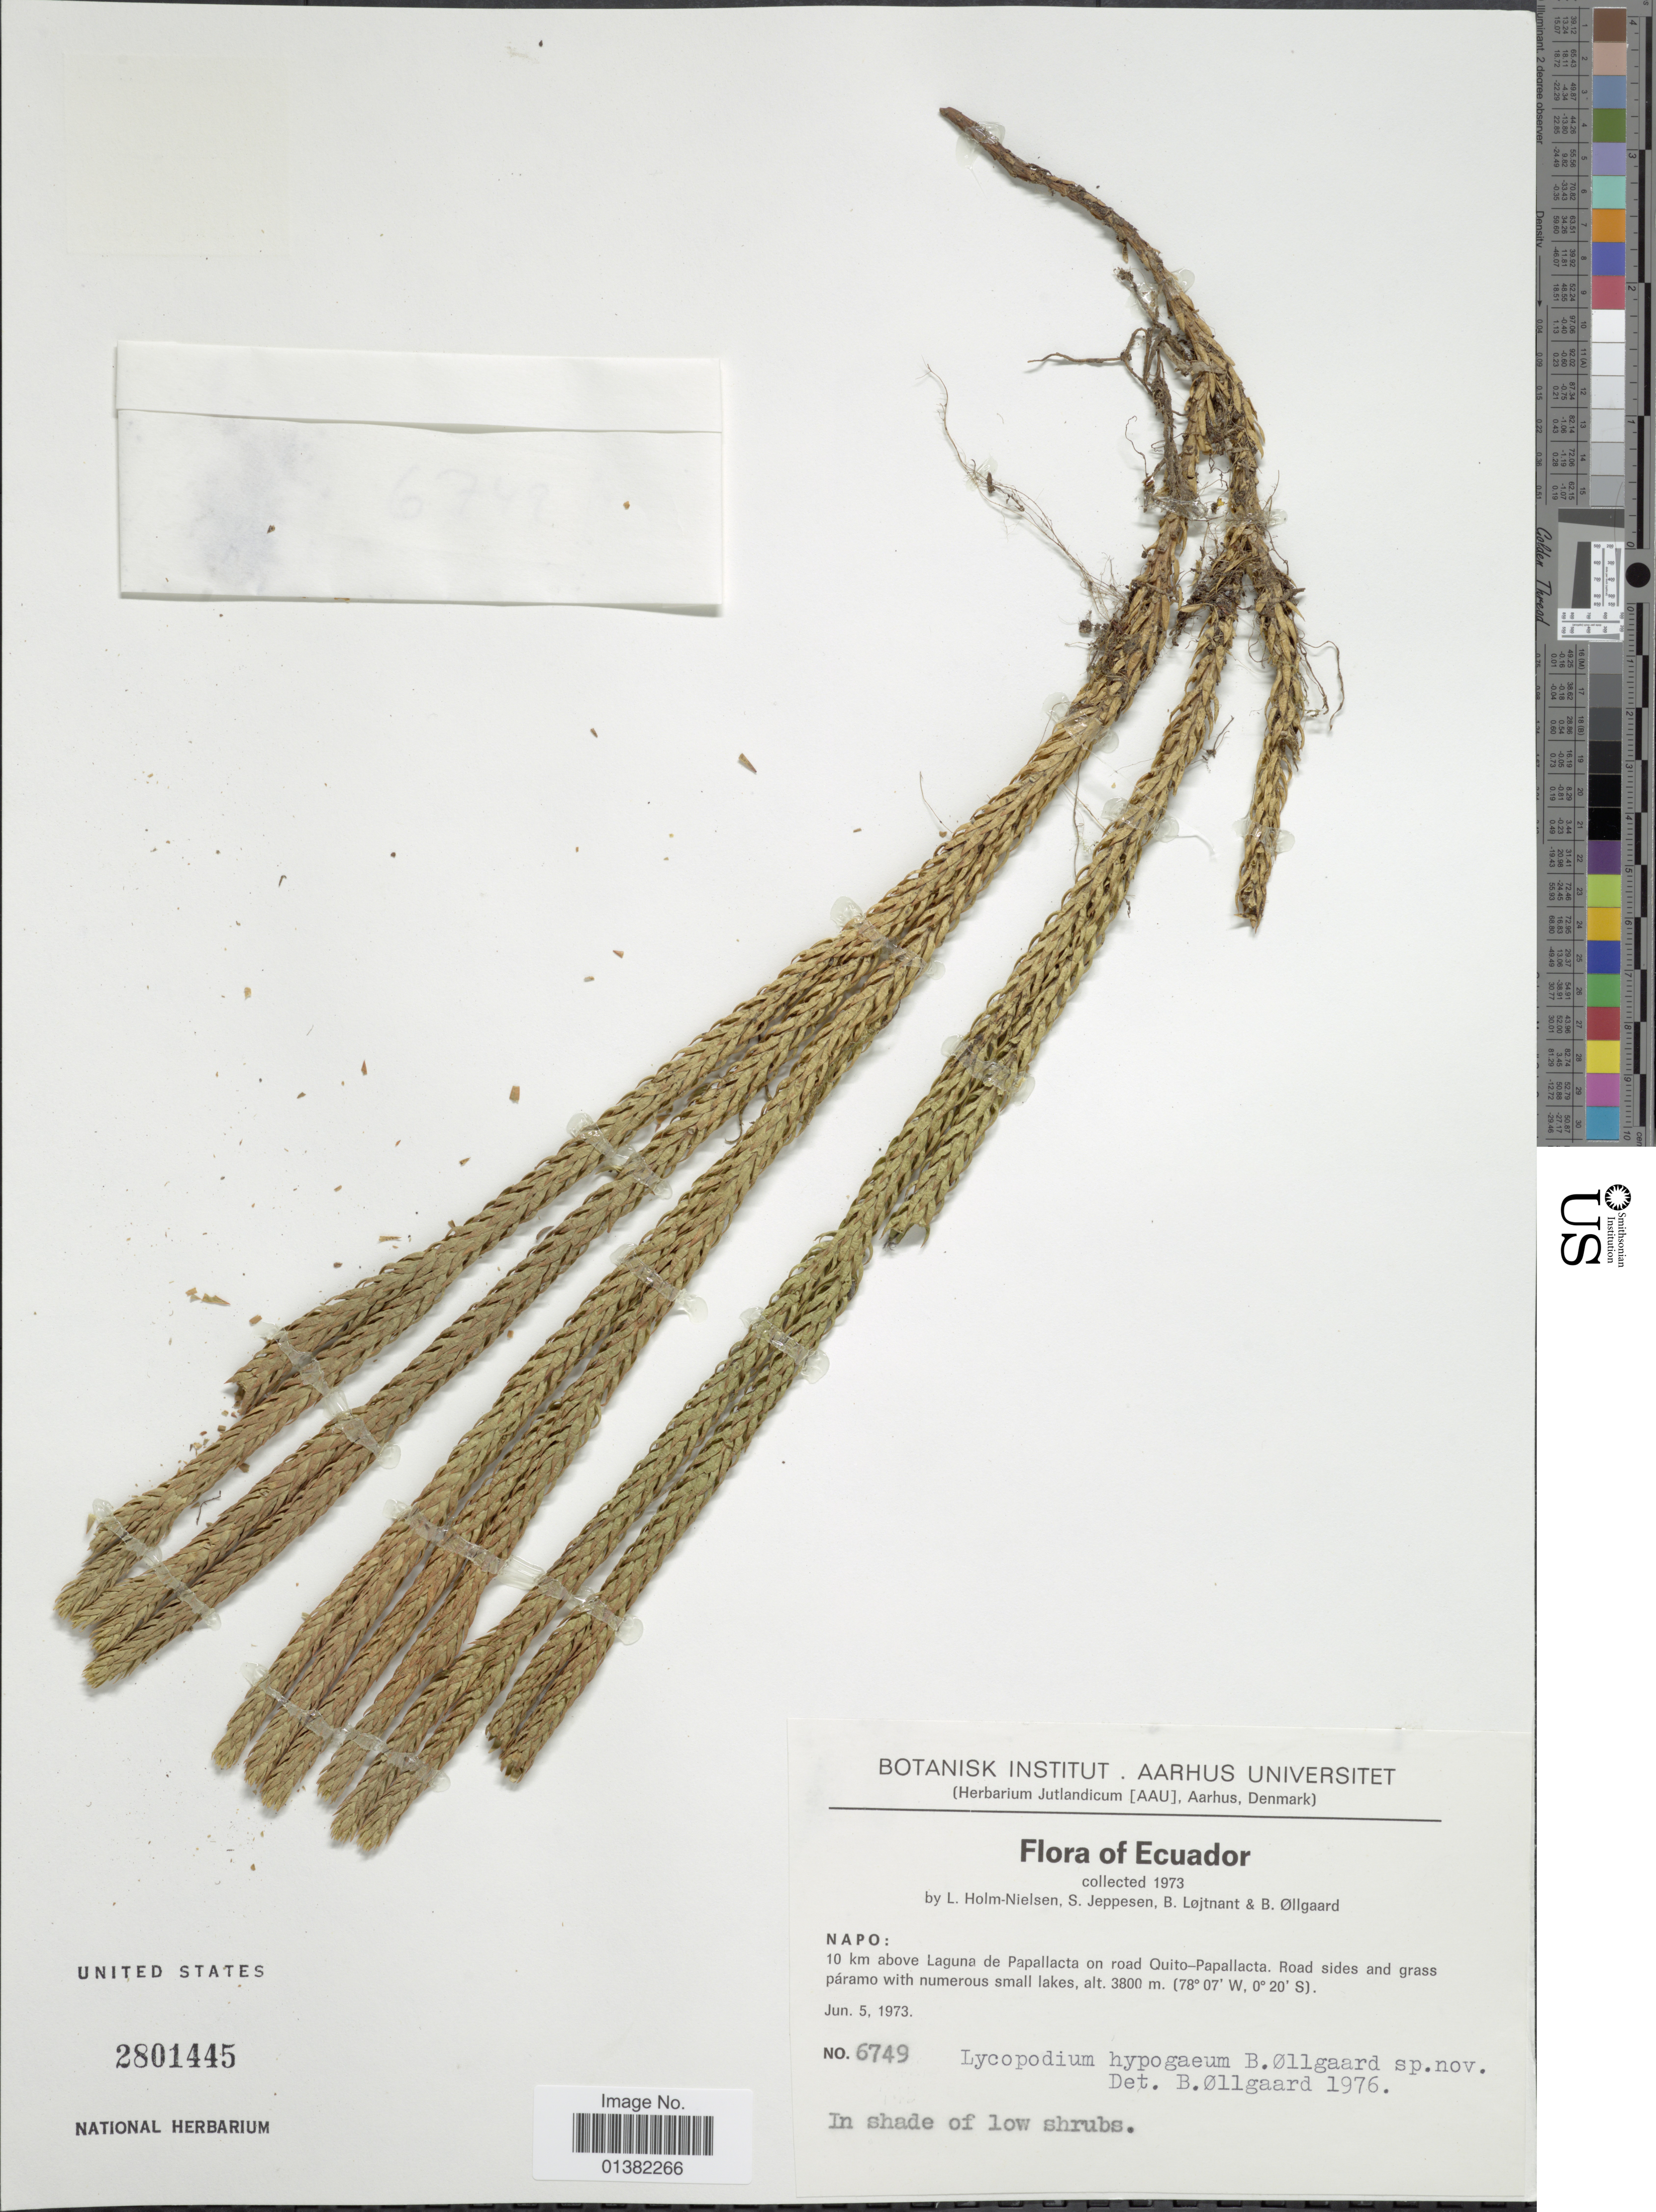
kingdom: Plantae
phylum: Tracheophyta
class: Lycopodiopsida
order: Lycopodiales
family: Lycopodiaceae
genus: Phlegmariurus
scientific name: Phlegmariurus hypogaeus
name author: (B. Øllg.) B. Øllg.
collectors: L. B. Holm-Nielsen, S. Jeppesen, B. Löjtnant & B. Øllgaard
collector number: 6749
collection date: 1973-06-05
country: Ecuador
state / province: Napo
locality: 10 km above Laguna de Papallacta on road Quito-Papallacta. Road sides and grass páramo with numerous small lakes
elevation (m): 3800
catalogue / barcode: US 2801445